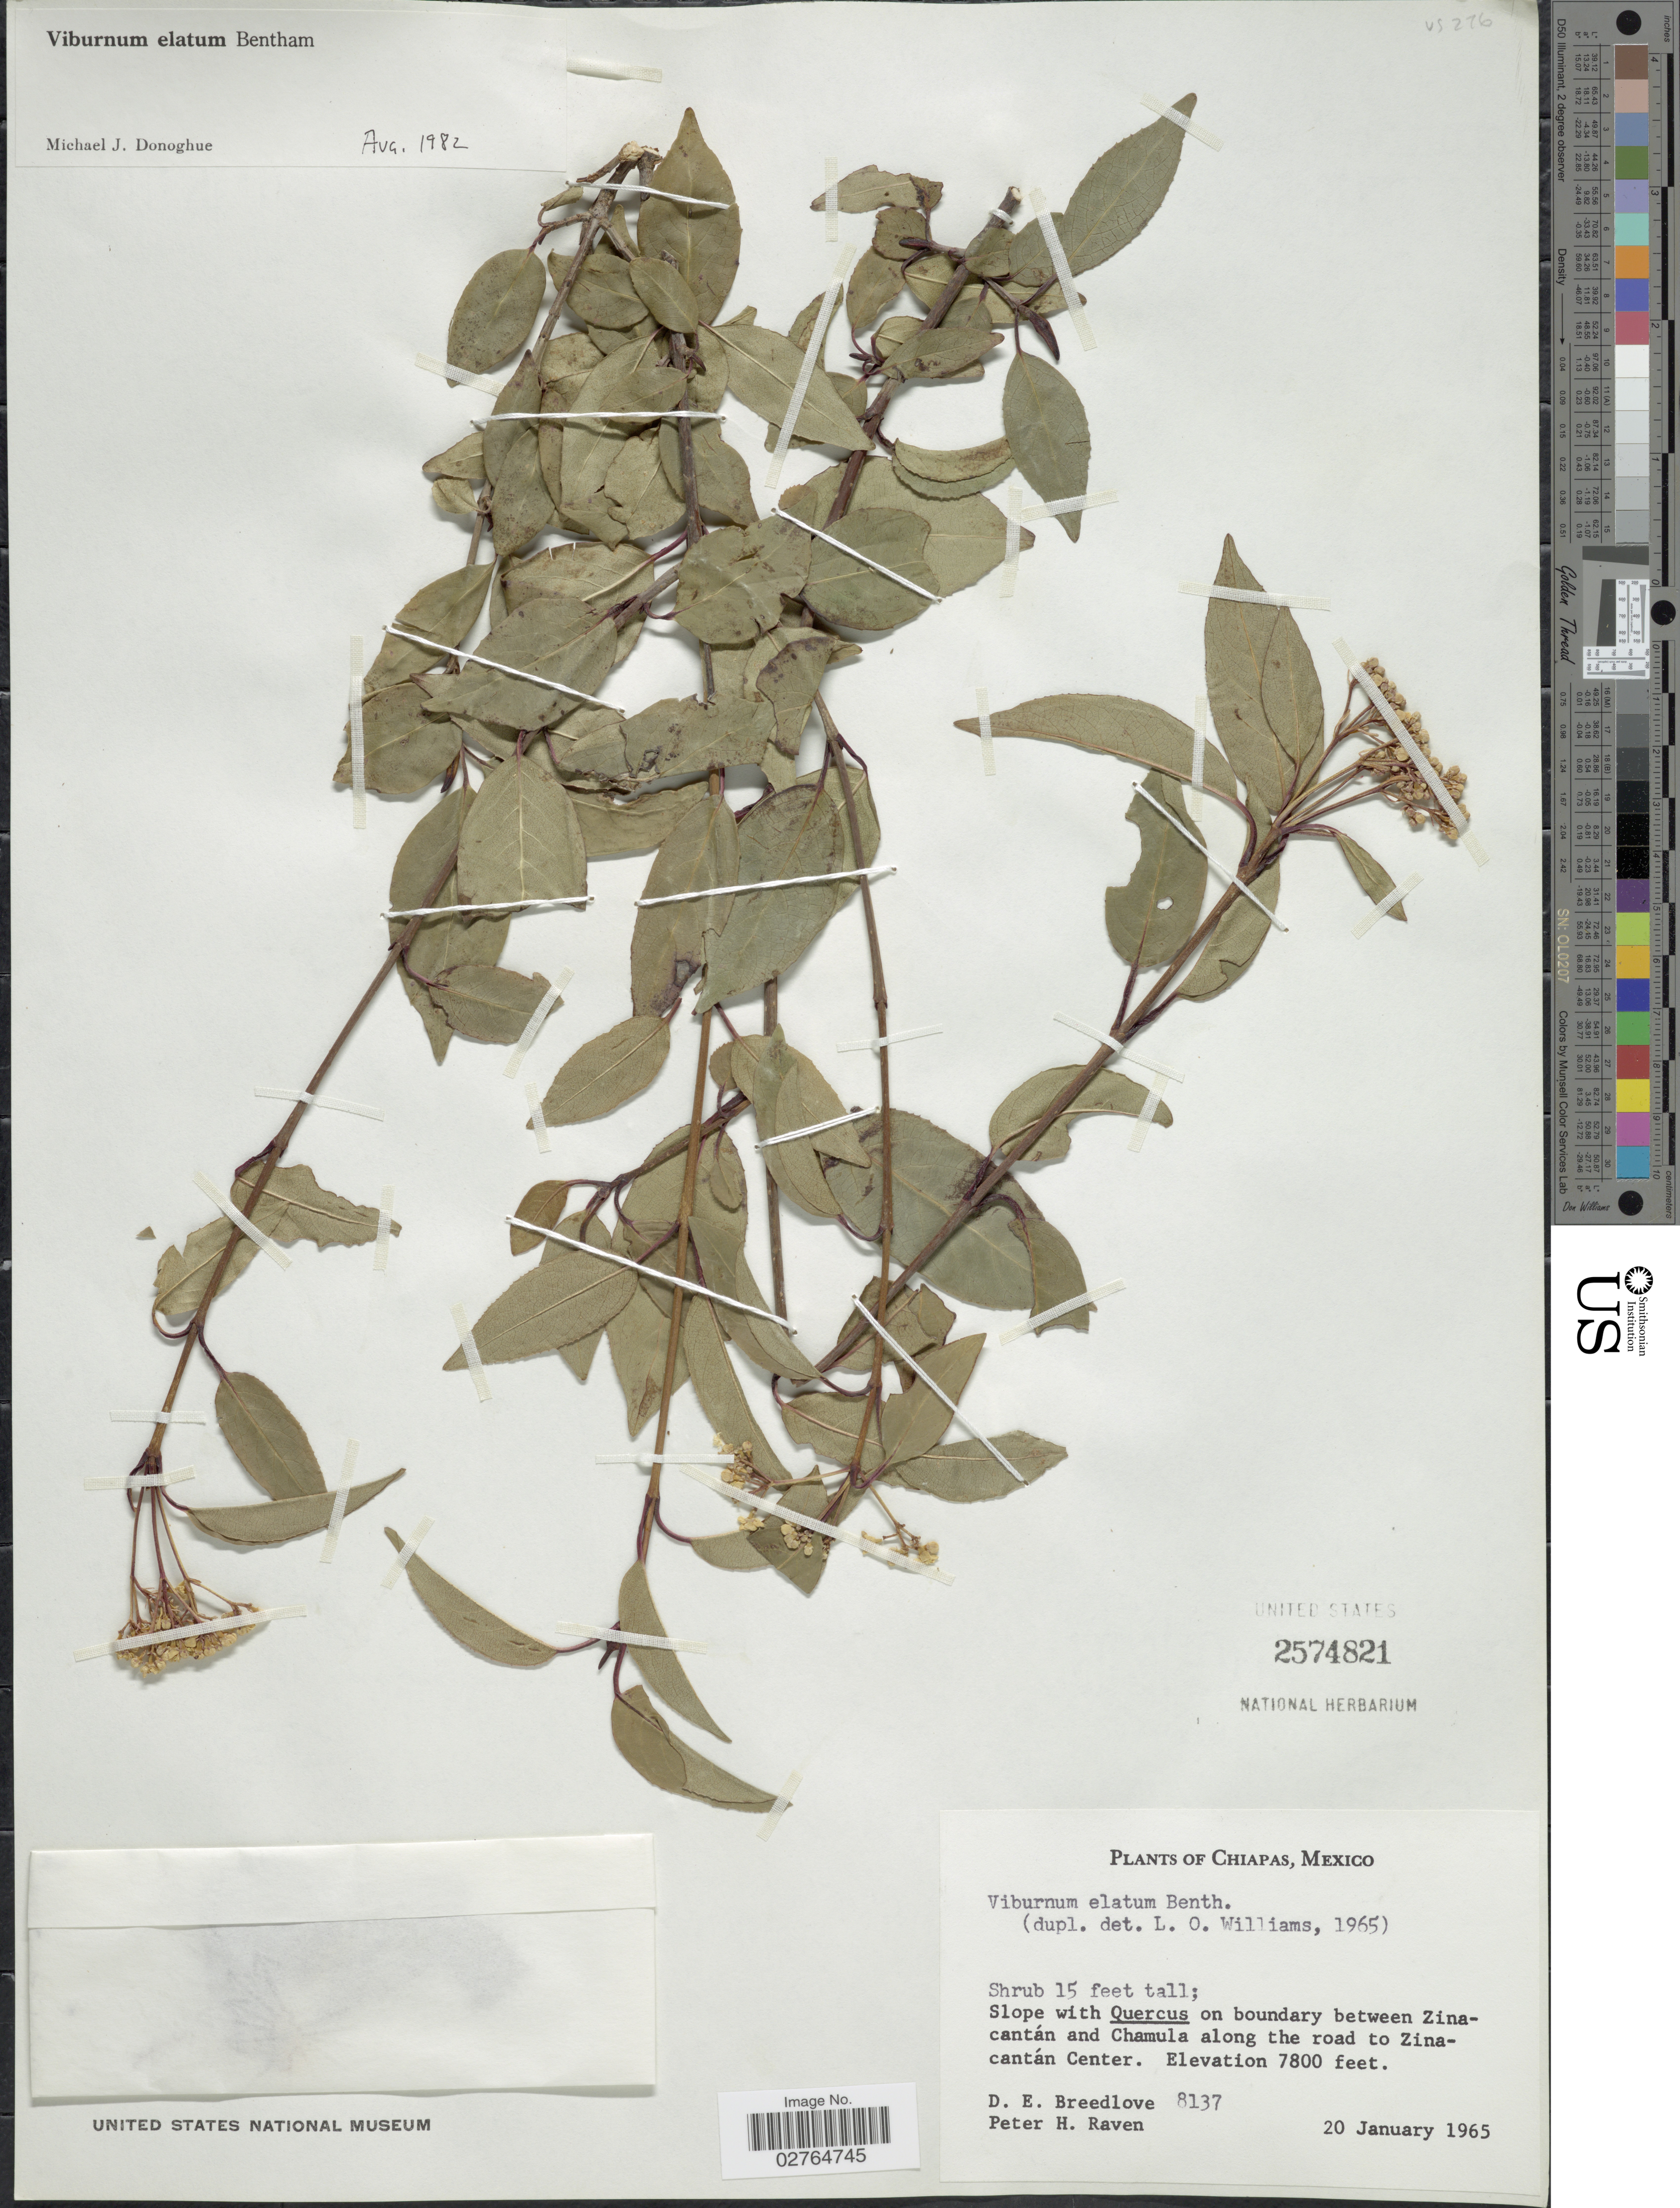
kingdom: Plantae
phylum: Tracheophyta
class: Magnoliopsida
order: Dipsacales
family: Viburnaceae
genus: Viburnum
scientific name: Viburnum elatum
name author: Benth.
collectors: D. E. Breedlove & P. Raven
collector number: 8137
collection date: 1965-01-20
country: Mexico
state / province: Chiapas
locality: On boundary between Zinacantán and Chamula along the road to Zinacantán Center.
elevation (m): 2377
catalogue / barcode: US 2574821